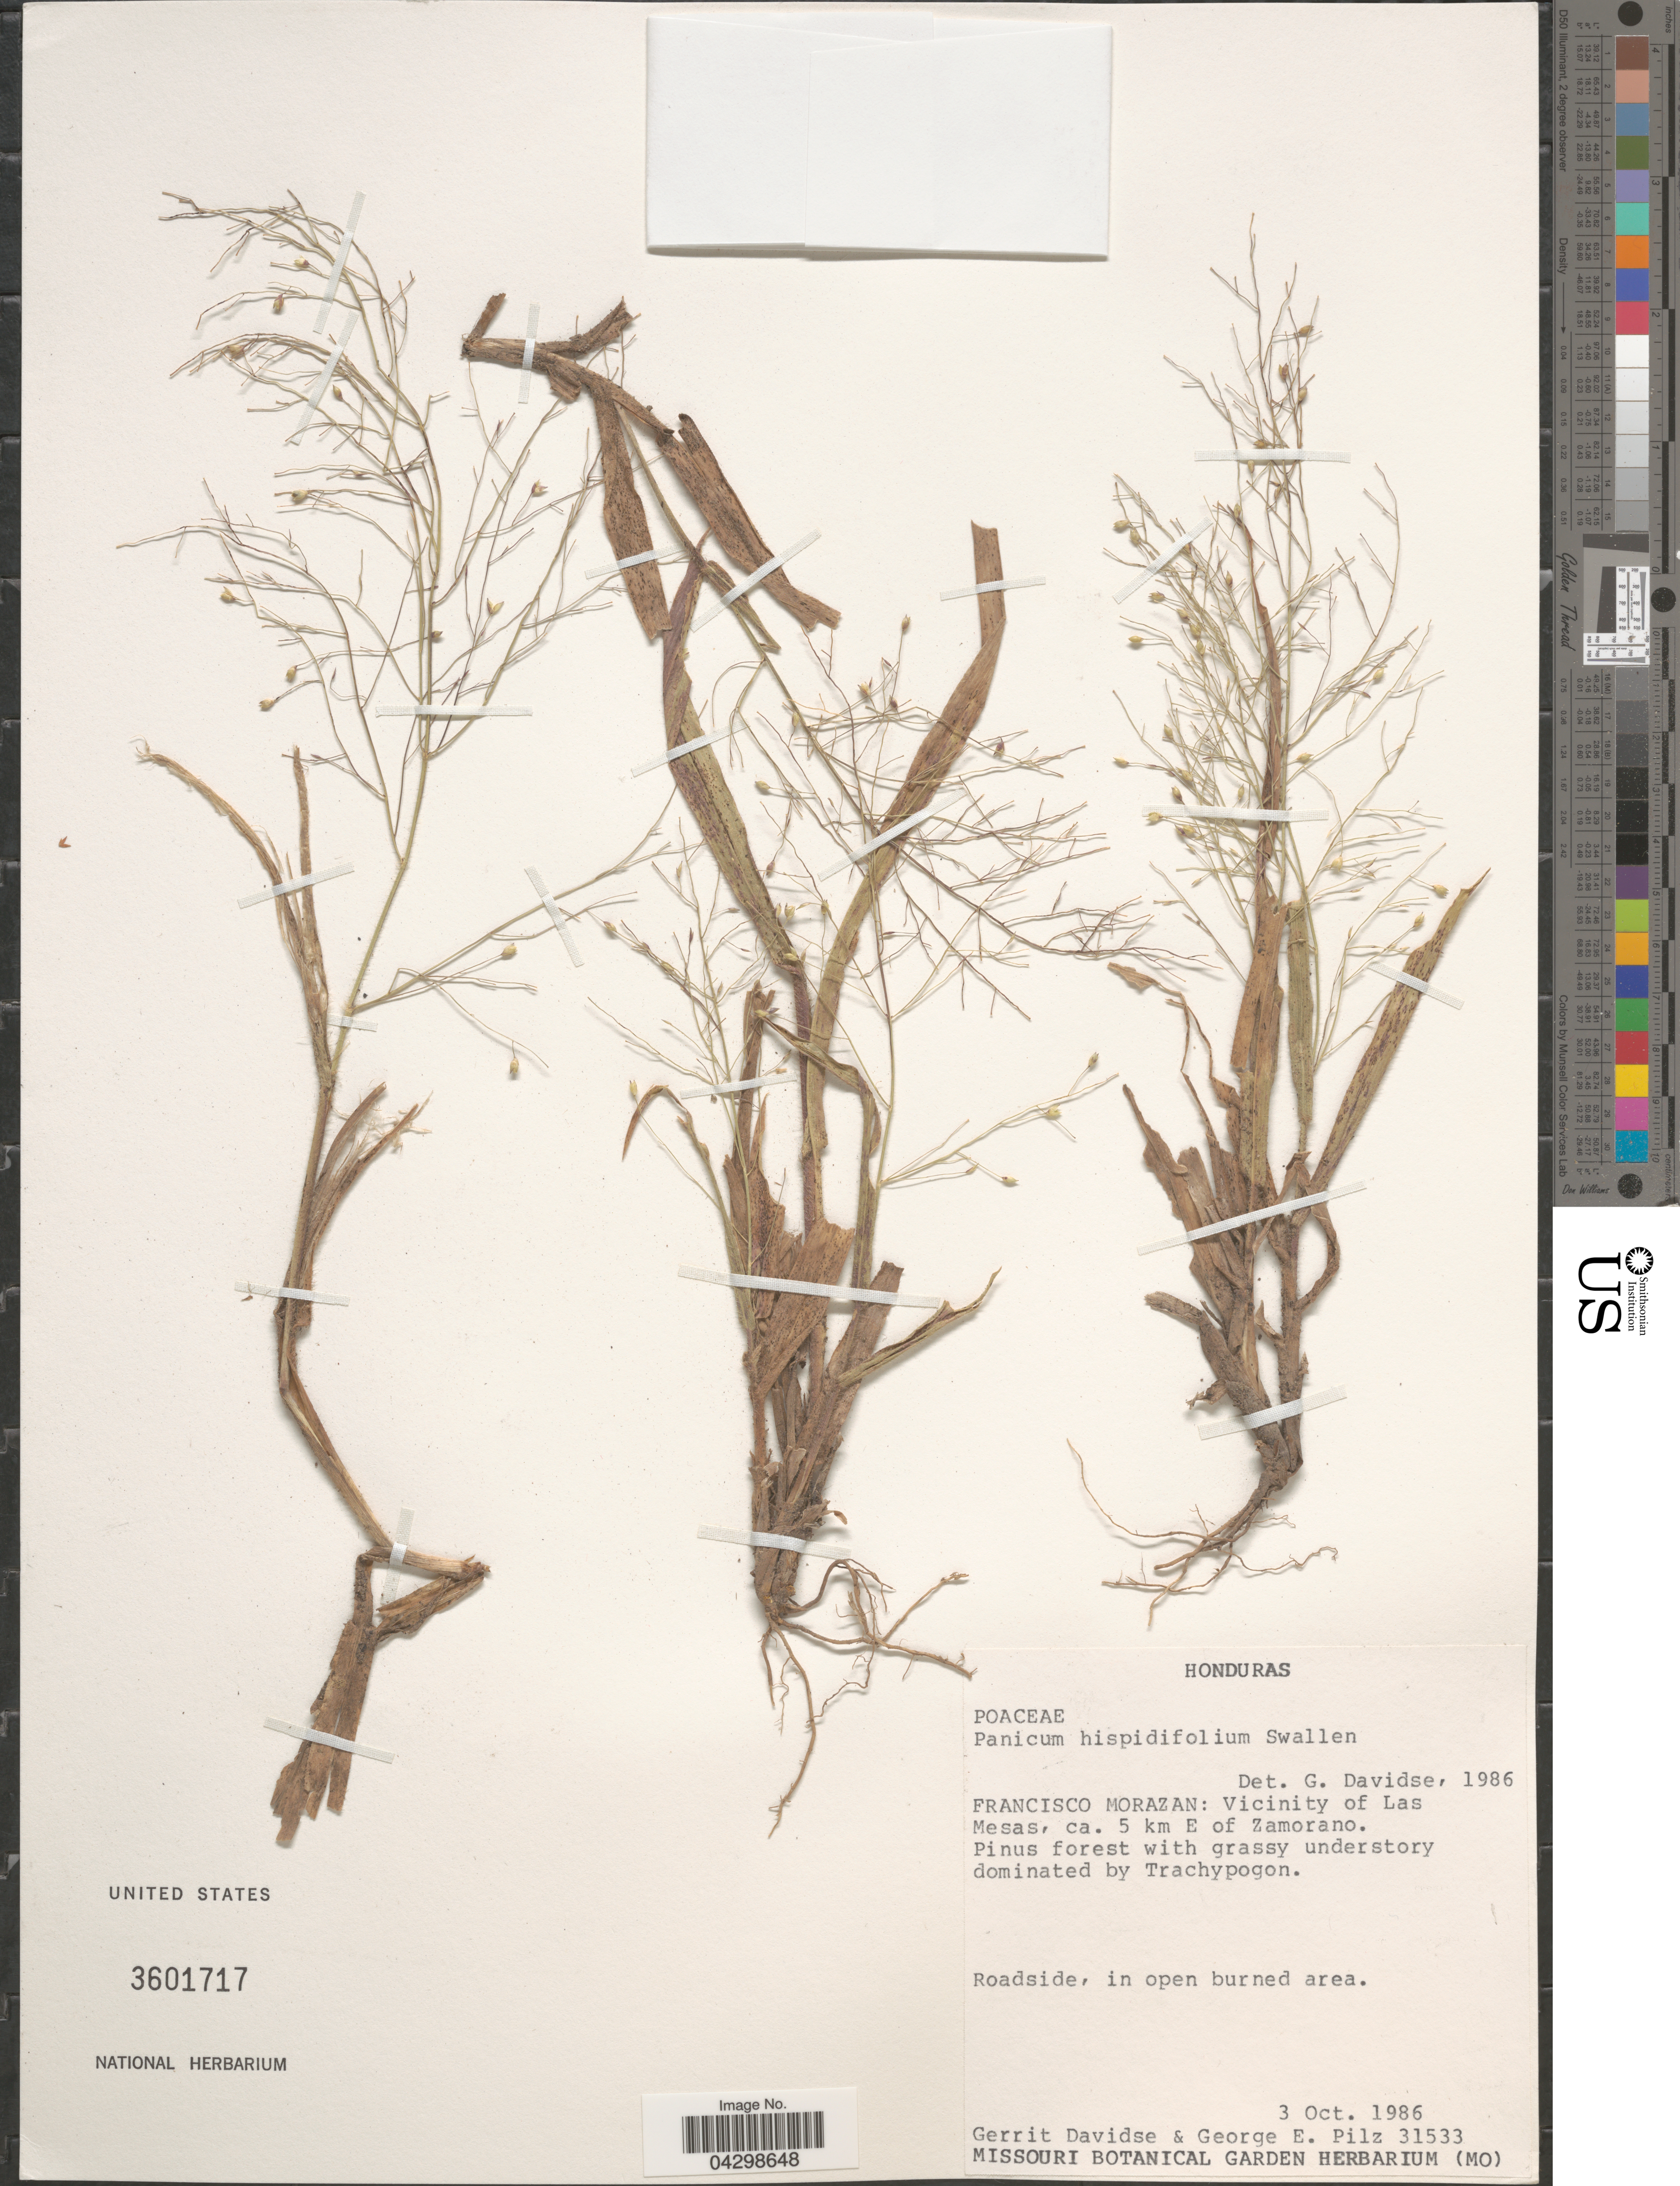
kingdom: Plantae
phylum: Tracheophyta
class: Liliopsida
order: Poales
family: Poaceae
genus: Panicum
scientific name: Panicum hispidifolium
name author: Swallen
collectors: G. Davidse & G. E. Pilz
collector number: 3153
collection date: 1986-10-03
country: Honduras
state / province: Fco. Morazán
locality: Francisco Morazan: Vicinity of Las Mesas, ca. 5 km E of Zamorano.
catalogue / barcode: US 3601717